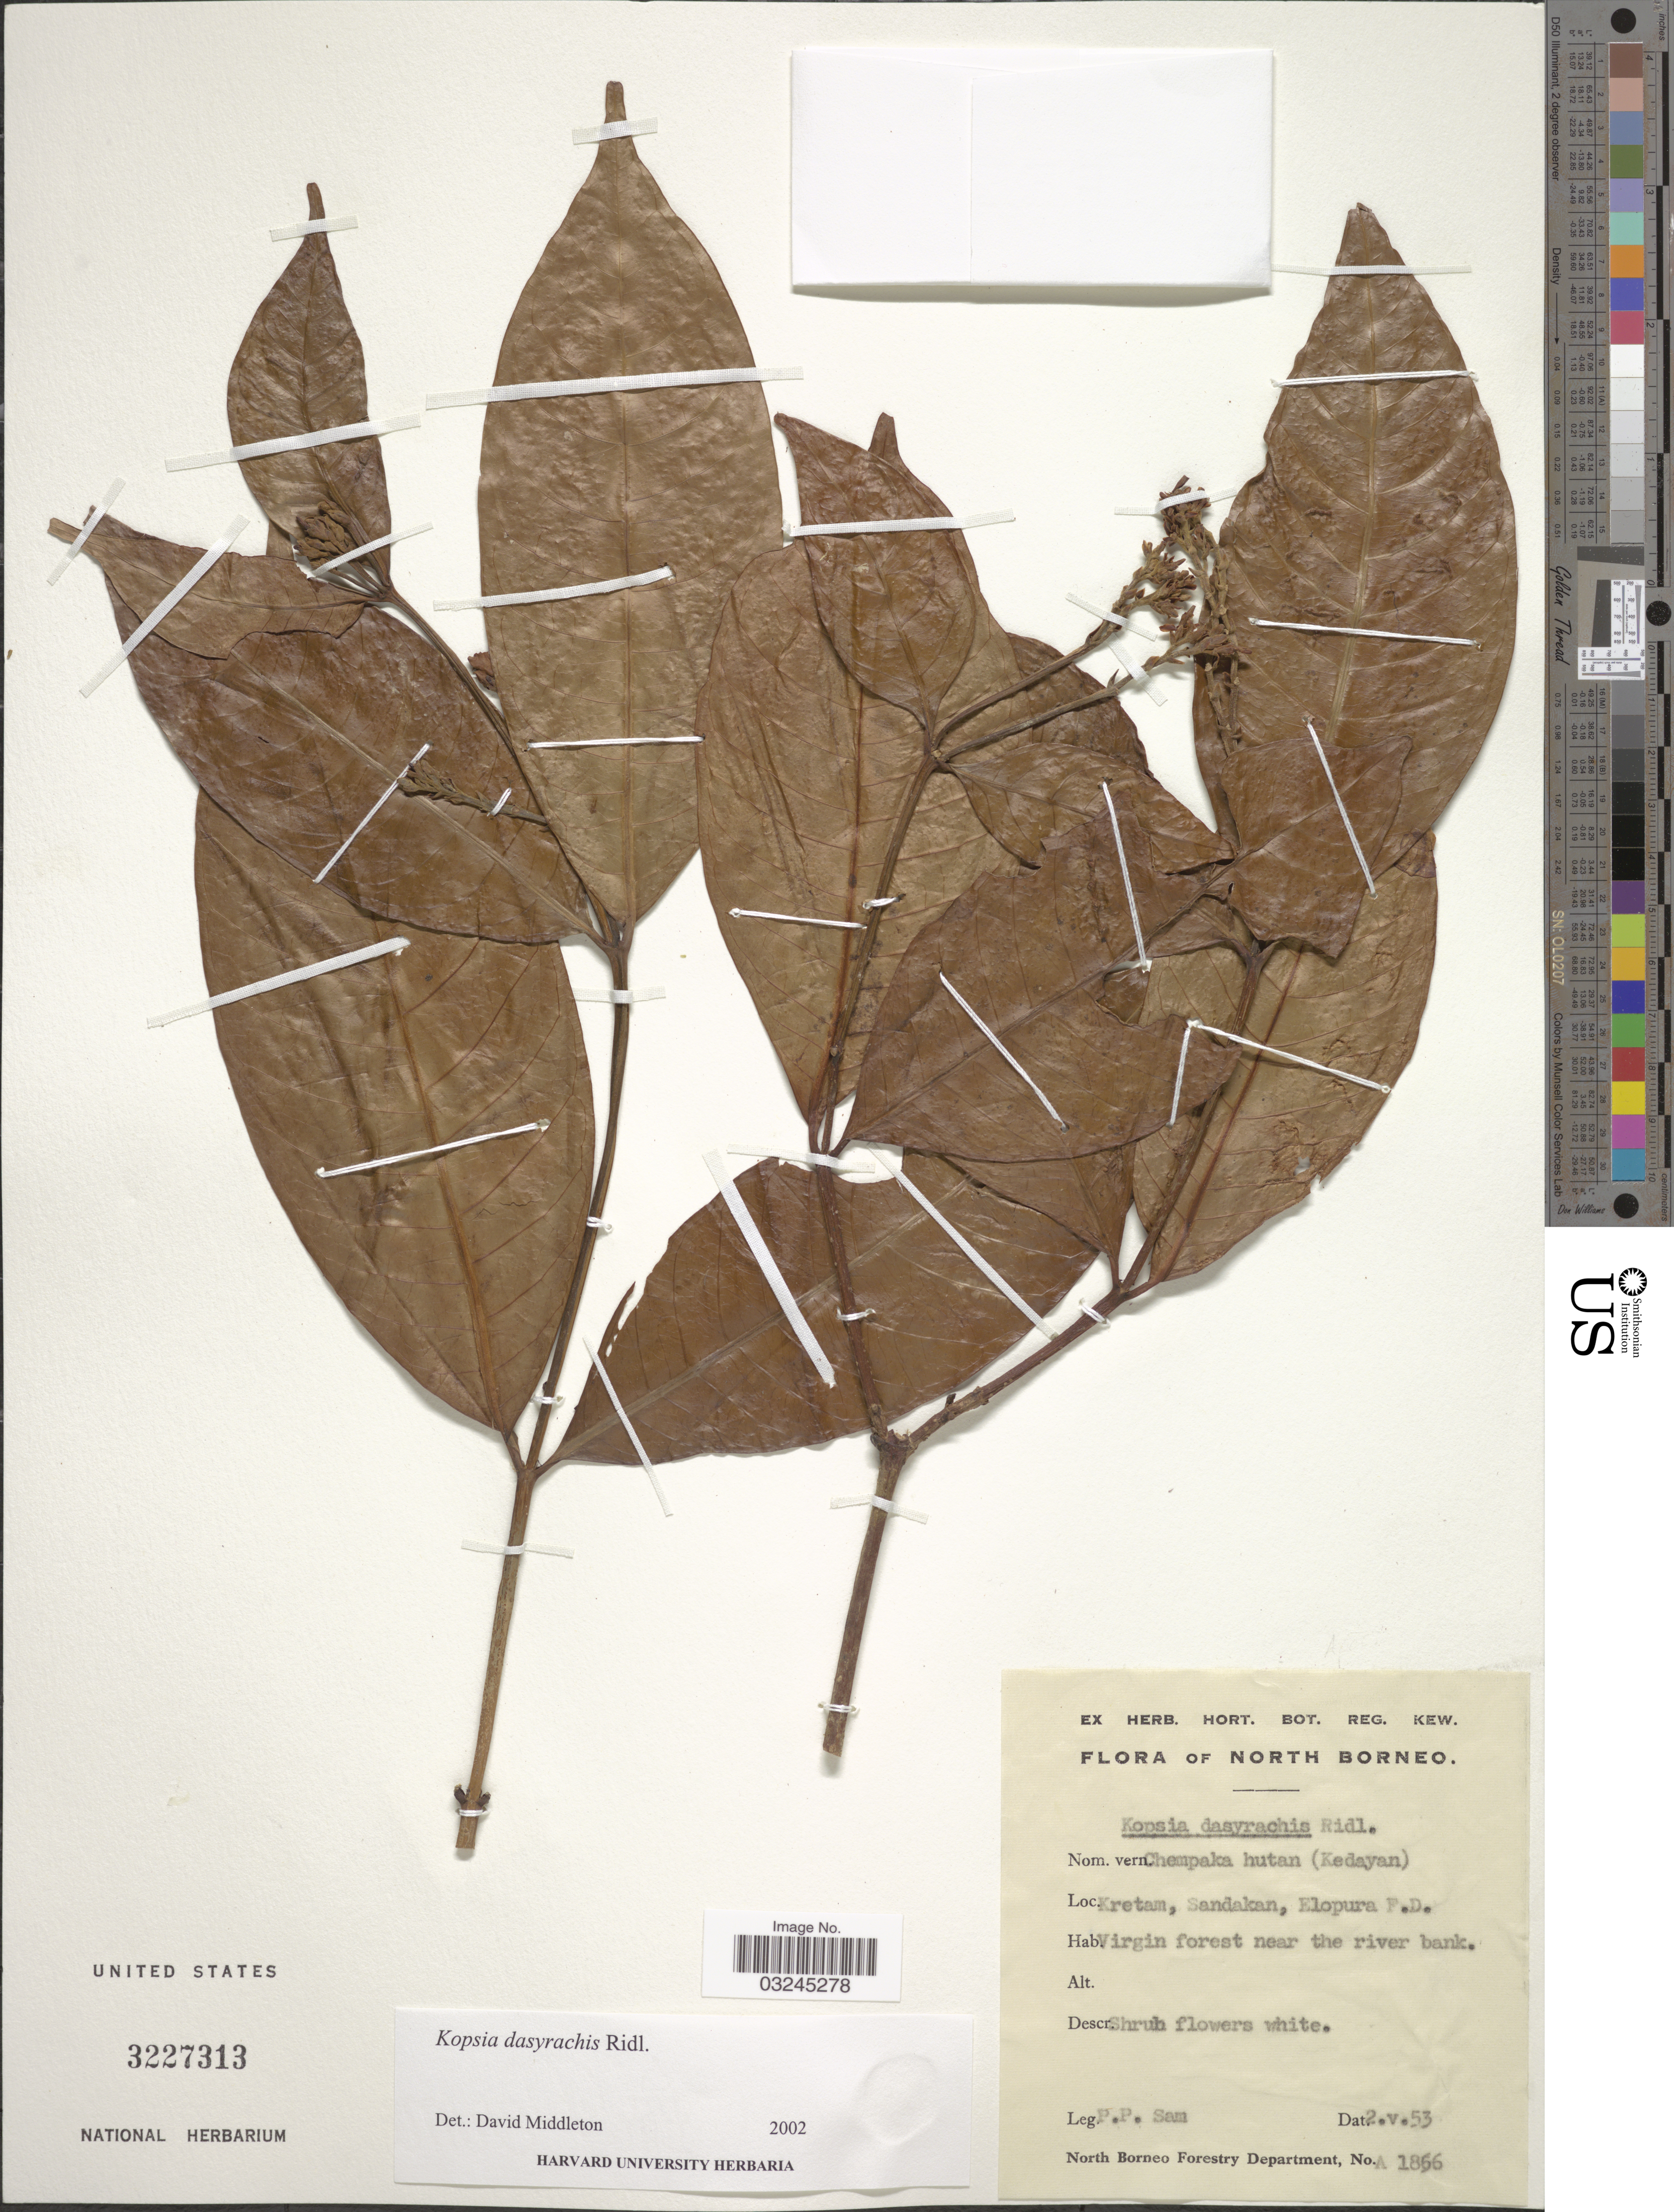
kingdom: Plantae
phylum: Tracheophyta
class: Magnoliopsida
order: Gentianales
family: Apocynaceae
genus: Kopsia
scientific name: Kopsia dasyrachis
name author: Ridl.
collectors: P.P. Sam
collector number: A1866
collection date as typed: Transcribed d/m/y: 2/5/53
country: Malaysia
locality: North Borneo. Kretam, Sandakan, Elopura, F. D.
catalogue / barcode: US 3227313